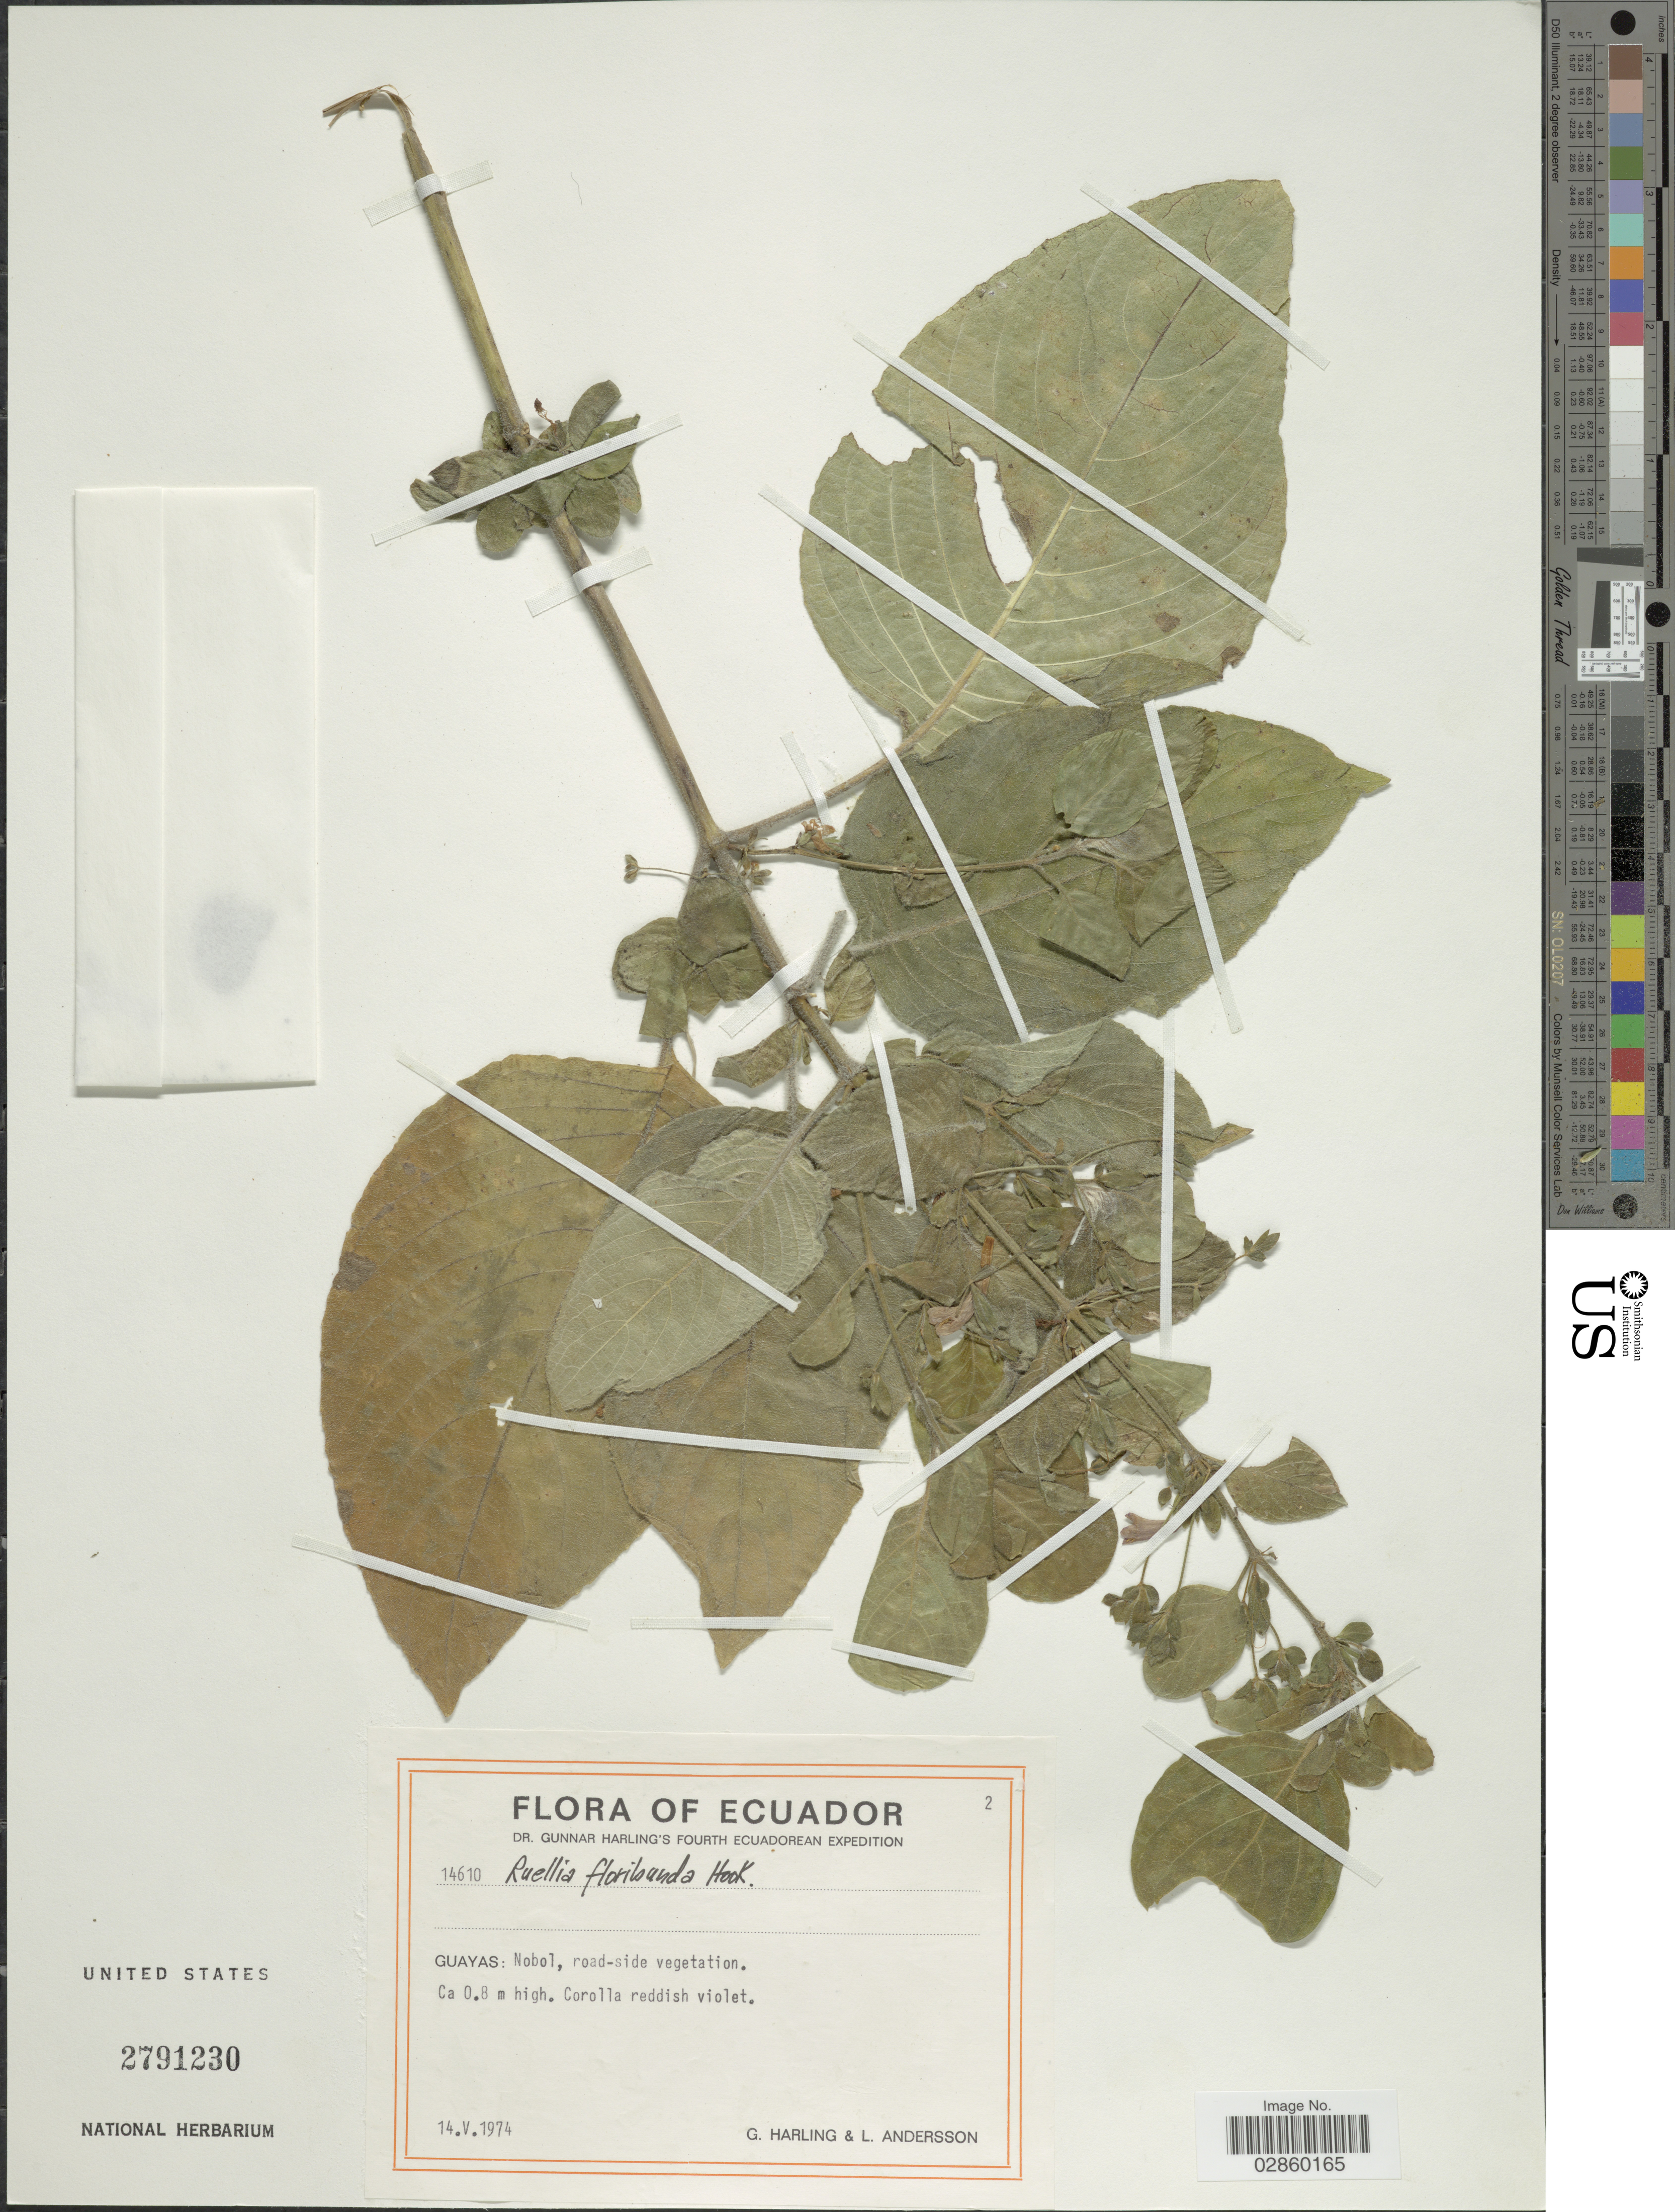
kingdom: Plantae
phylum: Tracheophyta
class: Magnoliopsida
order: Lamiales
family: Acanthaceae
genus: Ruellia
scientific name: Ruellia floribunda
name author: Hook.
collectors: G. Harling & L. Andersson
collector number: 14610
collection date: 1974-05-14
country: Ecuador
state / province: Guayas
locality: Nobol.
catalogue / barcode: US 2791230